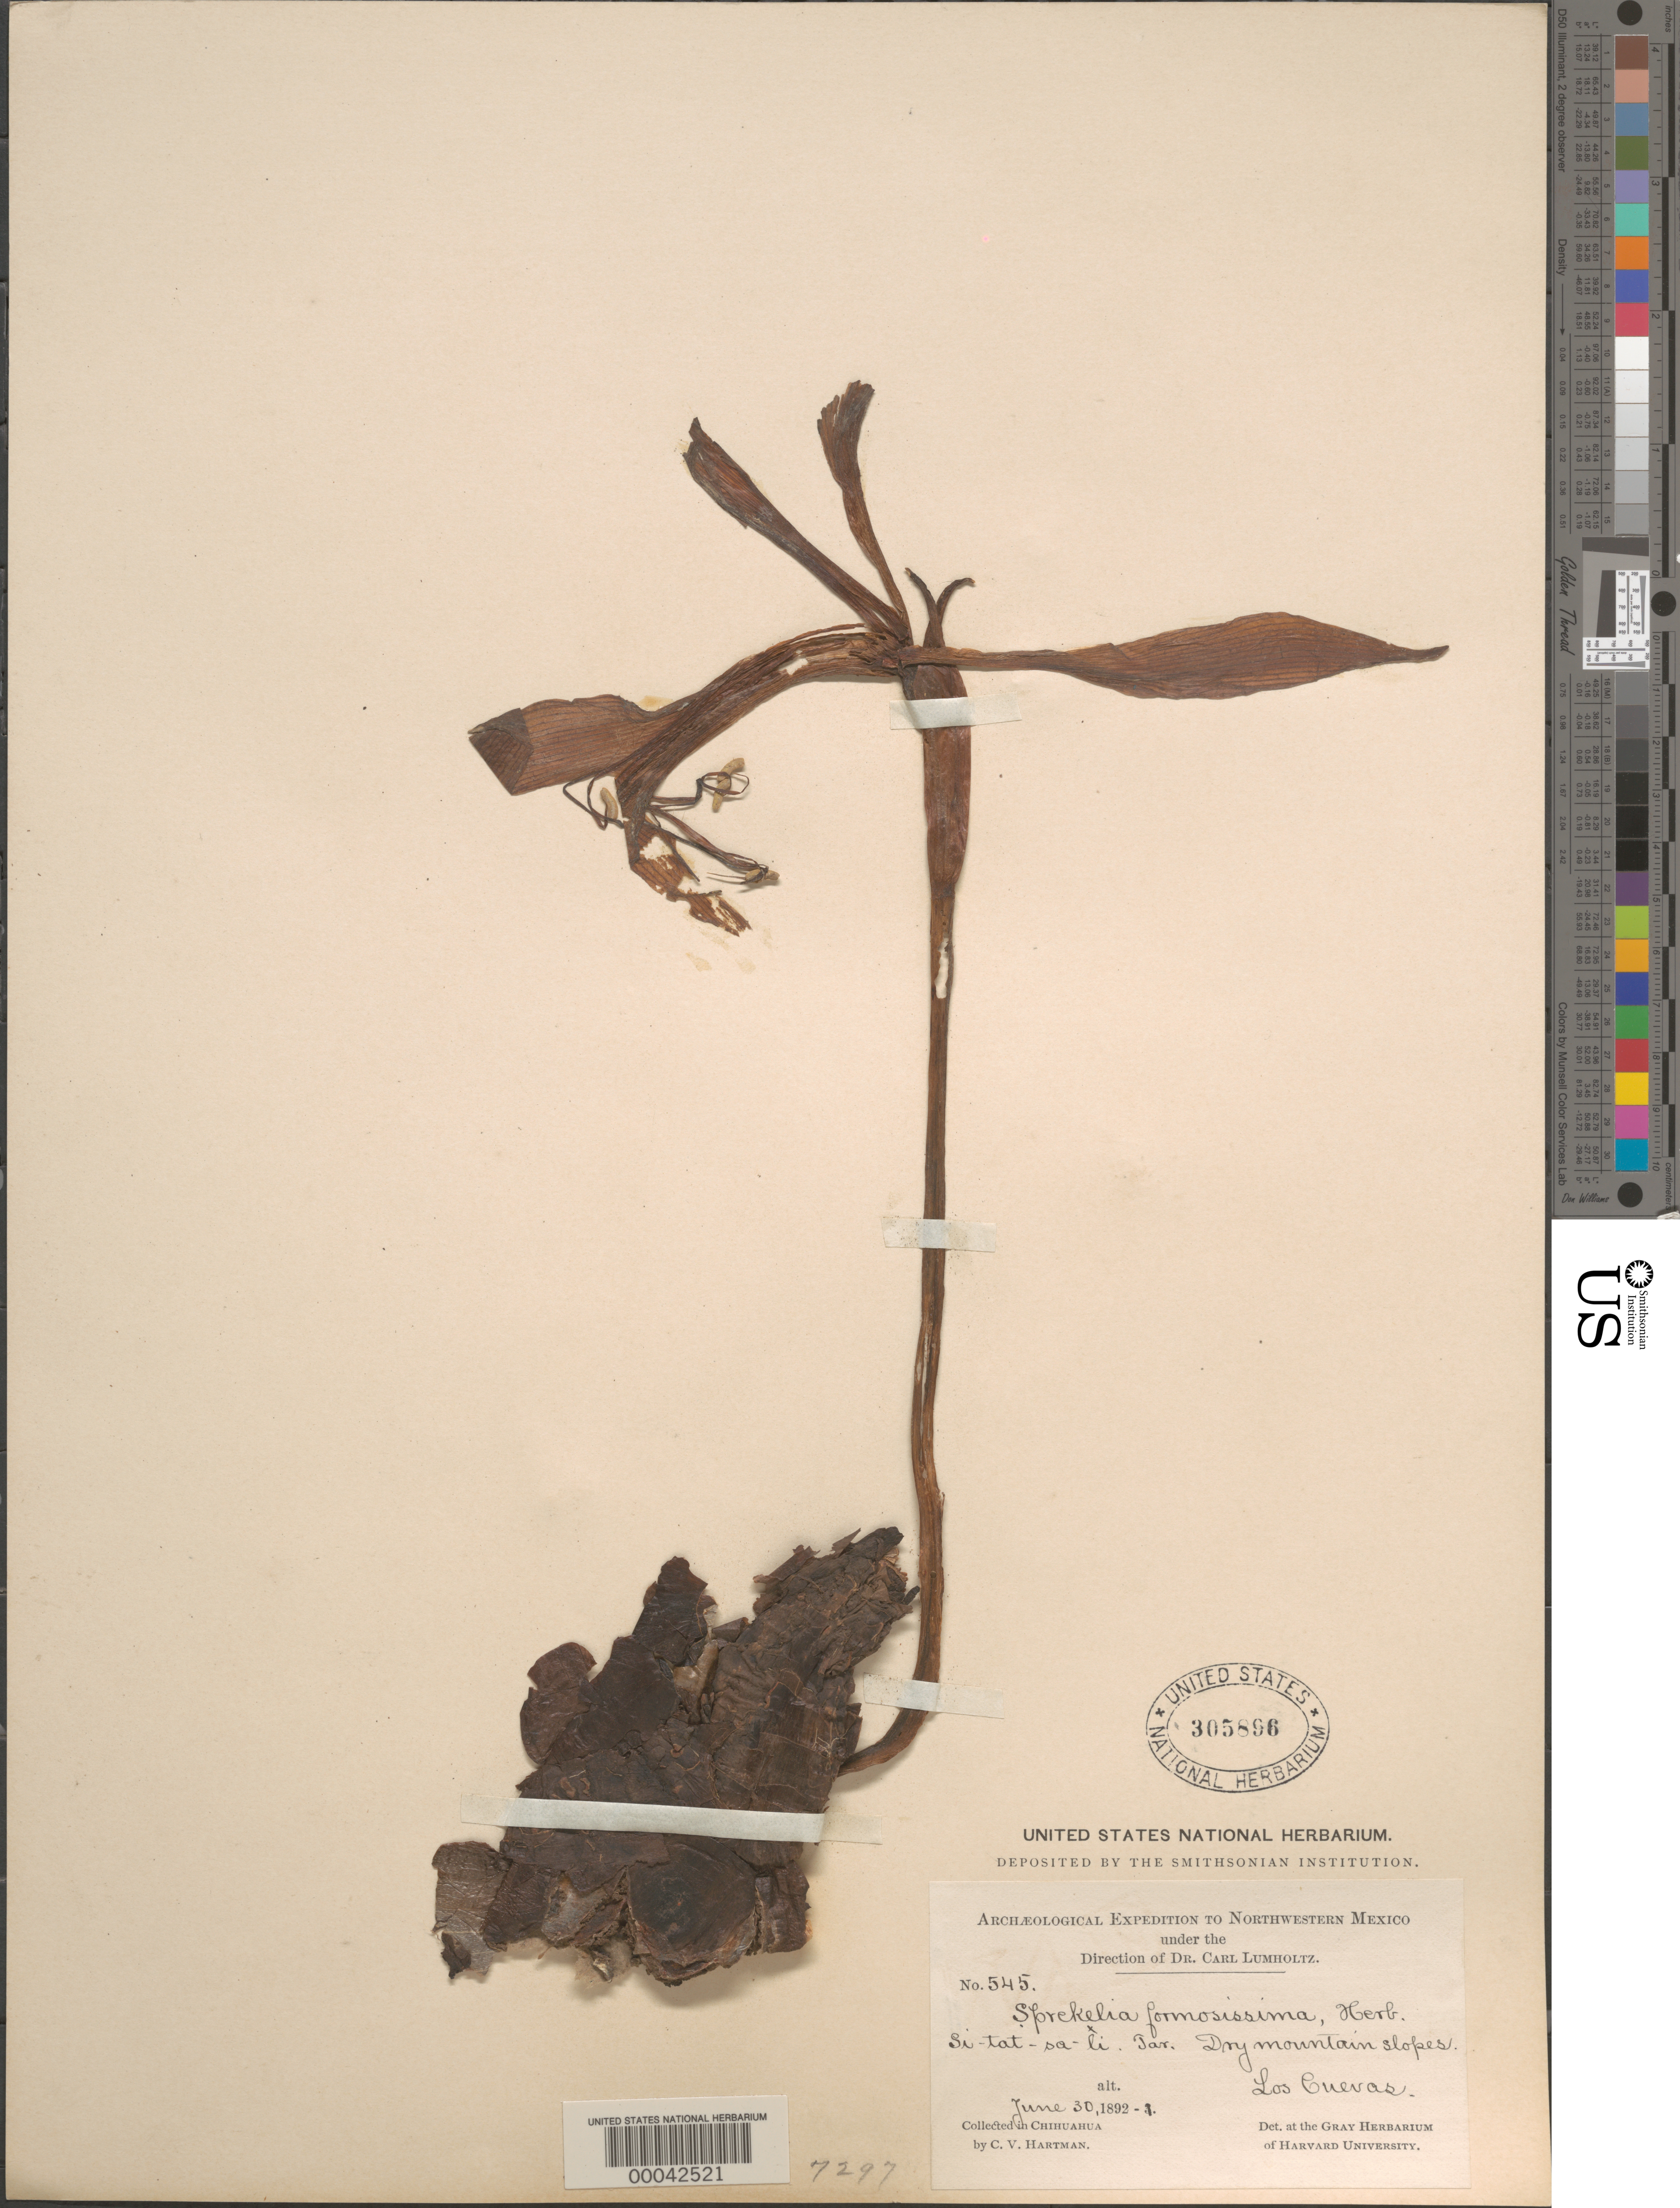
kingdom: Plantae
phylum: Tracheophyta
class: Liliopsida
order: Asparagales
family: Amaryllidaceae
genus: Sprekelia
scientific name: Sprekelia formosissima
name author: (L.) Herb.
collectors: C. V. Hartman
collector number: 545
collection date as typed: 30 Jun 1892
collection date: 1892-06-30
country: Mexico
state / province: Chihuahua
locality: Los Cueras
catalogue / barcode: US 305896